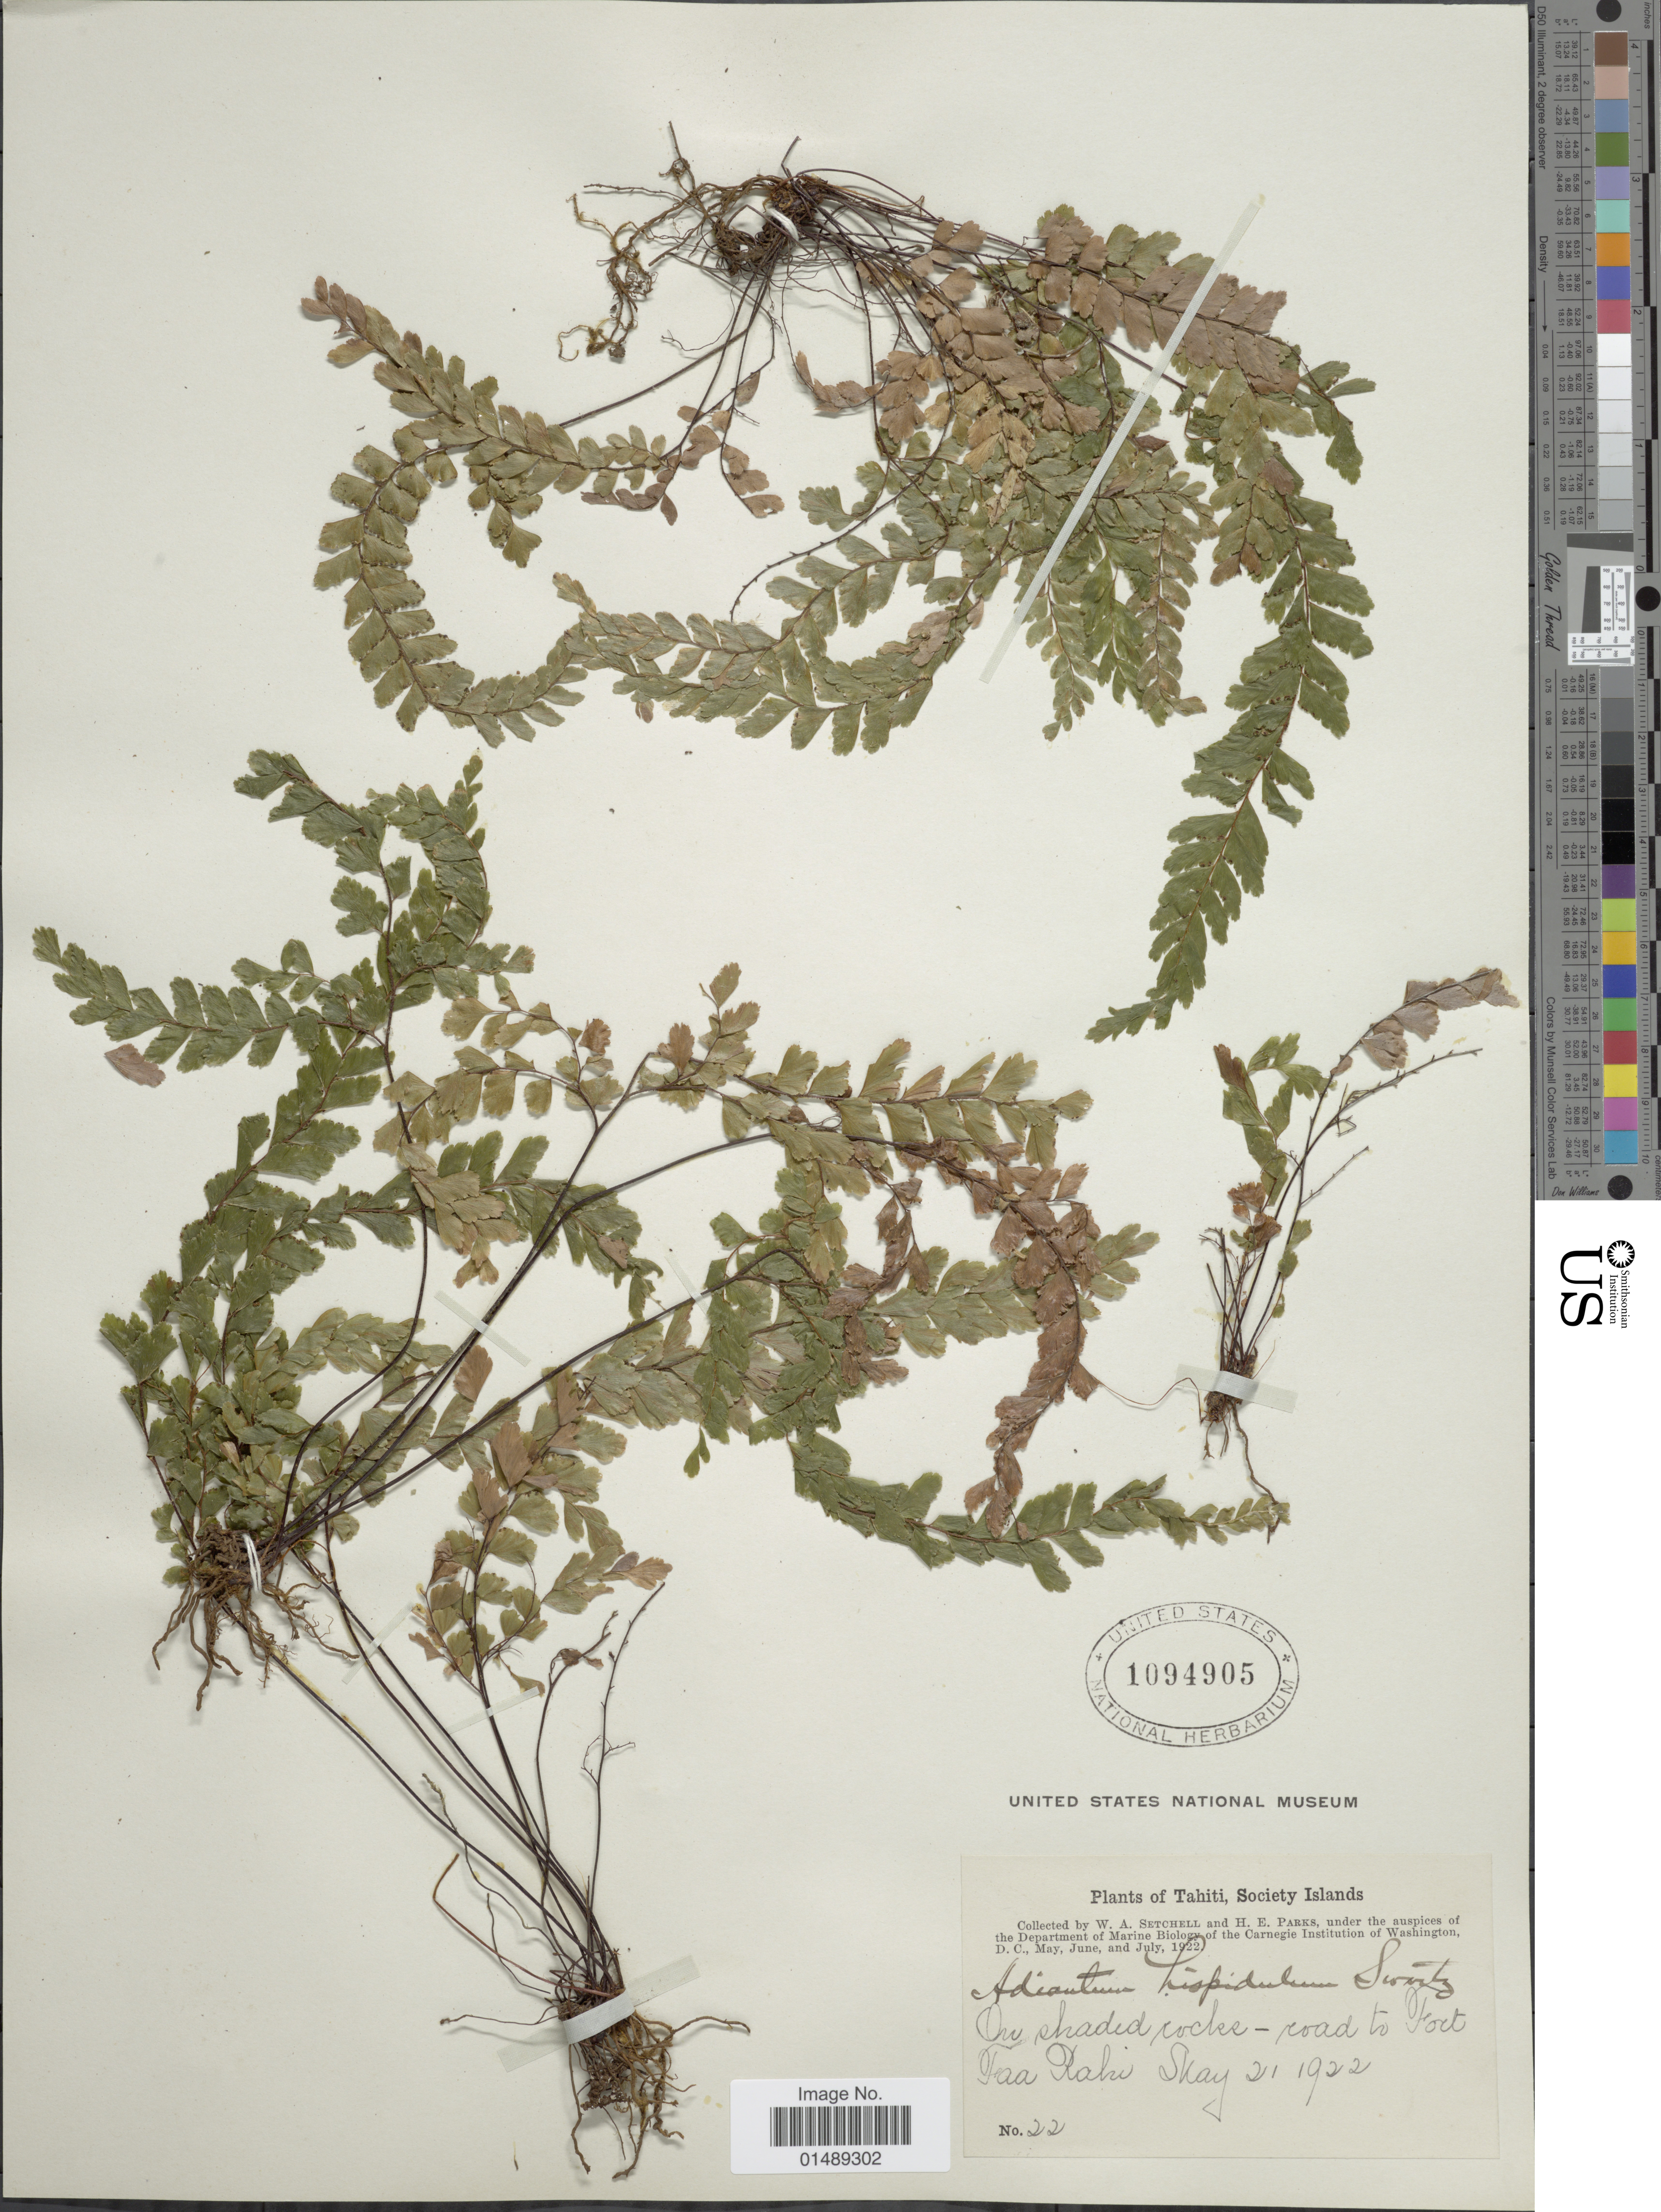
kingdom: Plantae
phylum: Tracheophyta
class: Polypodiopsida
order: Polypodiales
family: Pteridaceae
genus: Adiantum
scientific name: Adiantum hispidulum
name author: Sw.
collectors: W. Setchell & H. E. Parks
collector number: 22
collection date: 1922-05-21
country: French Polynesia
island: Tahiti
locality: Tahiti, Society Islands, road to Fort Faa Rahi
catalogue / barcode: US 1094905